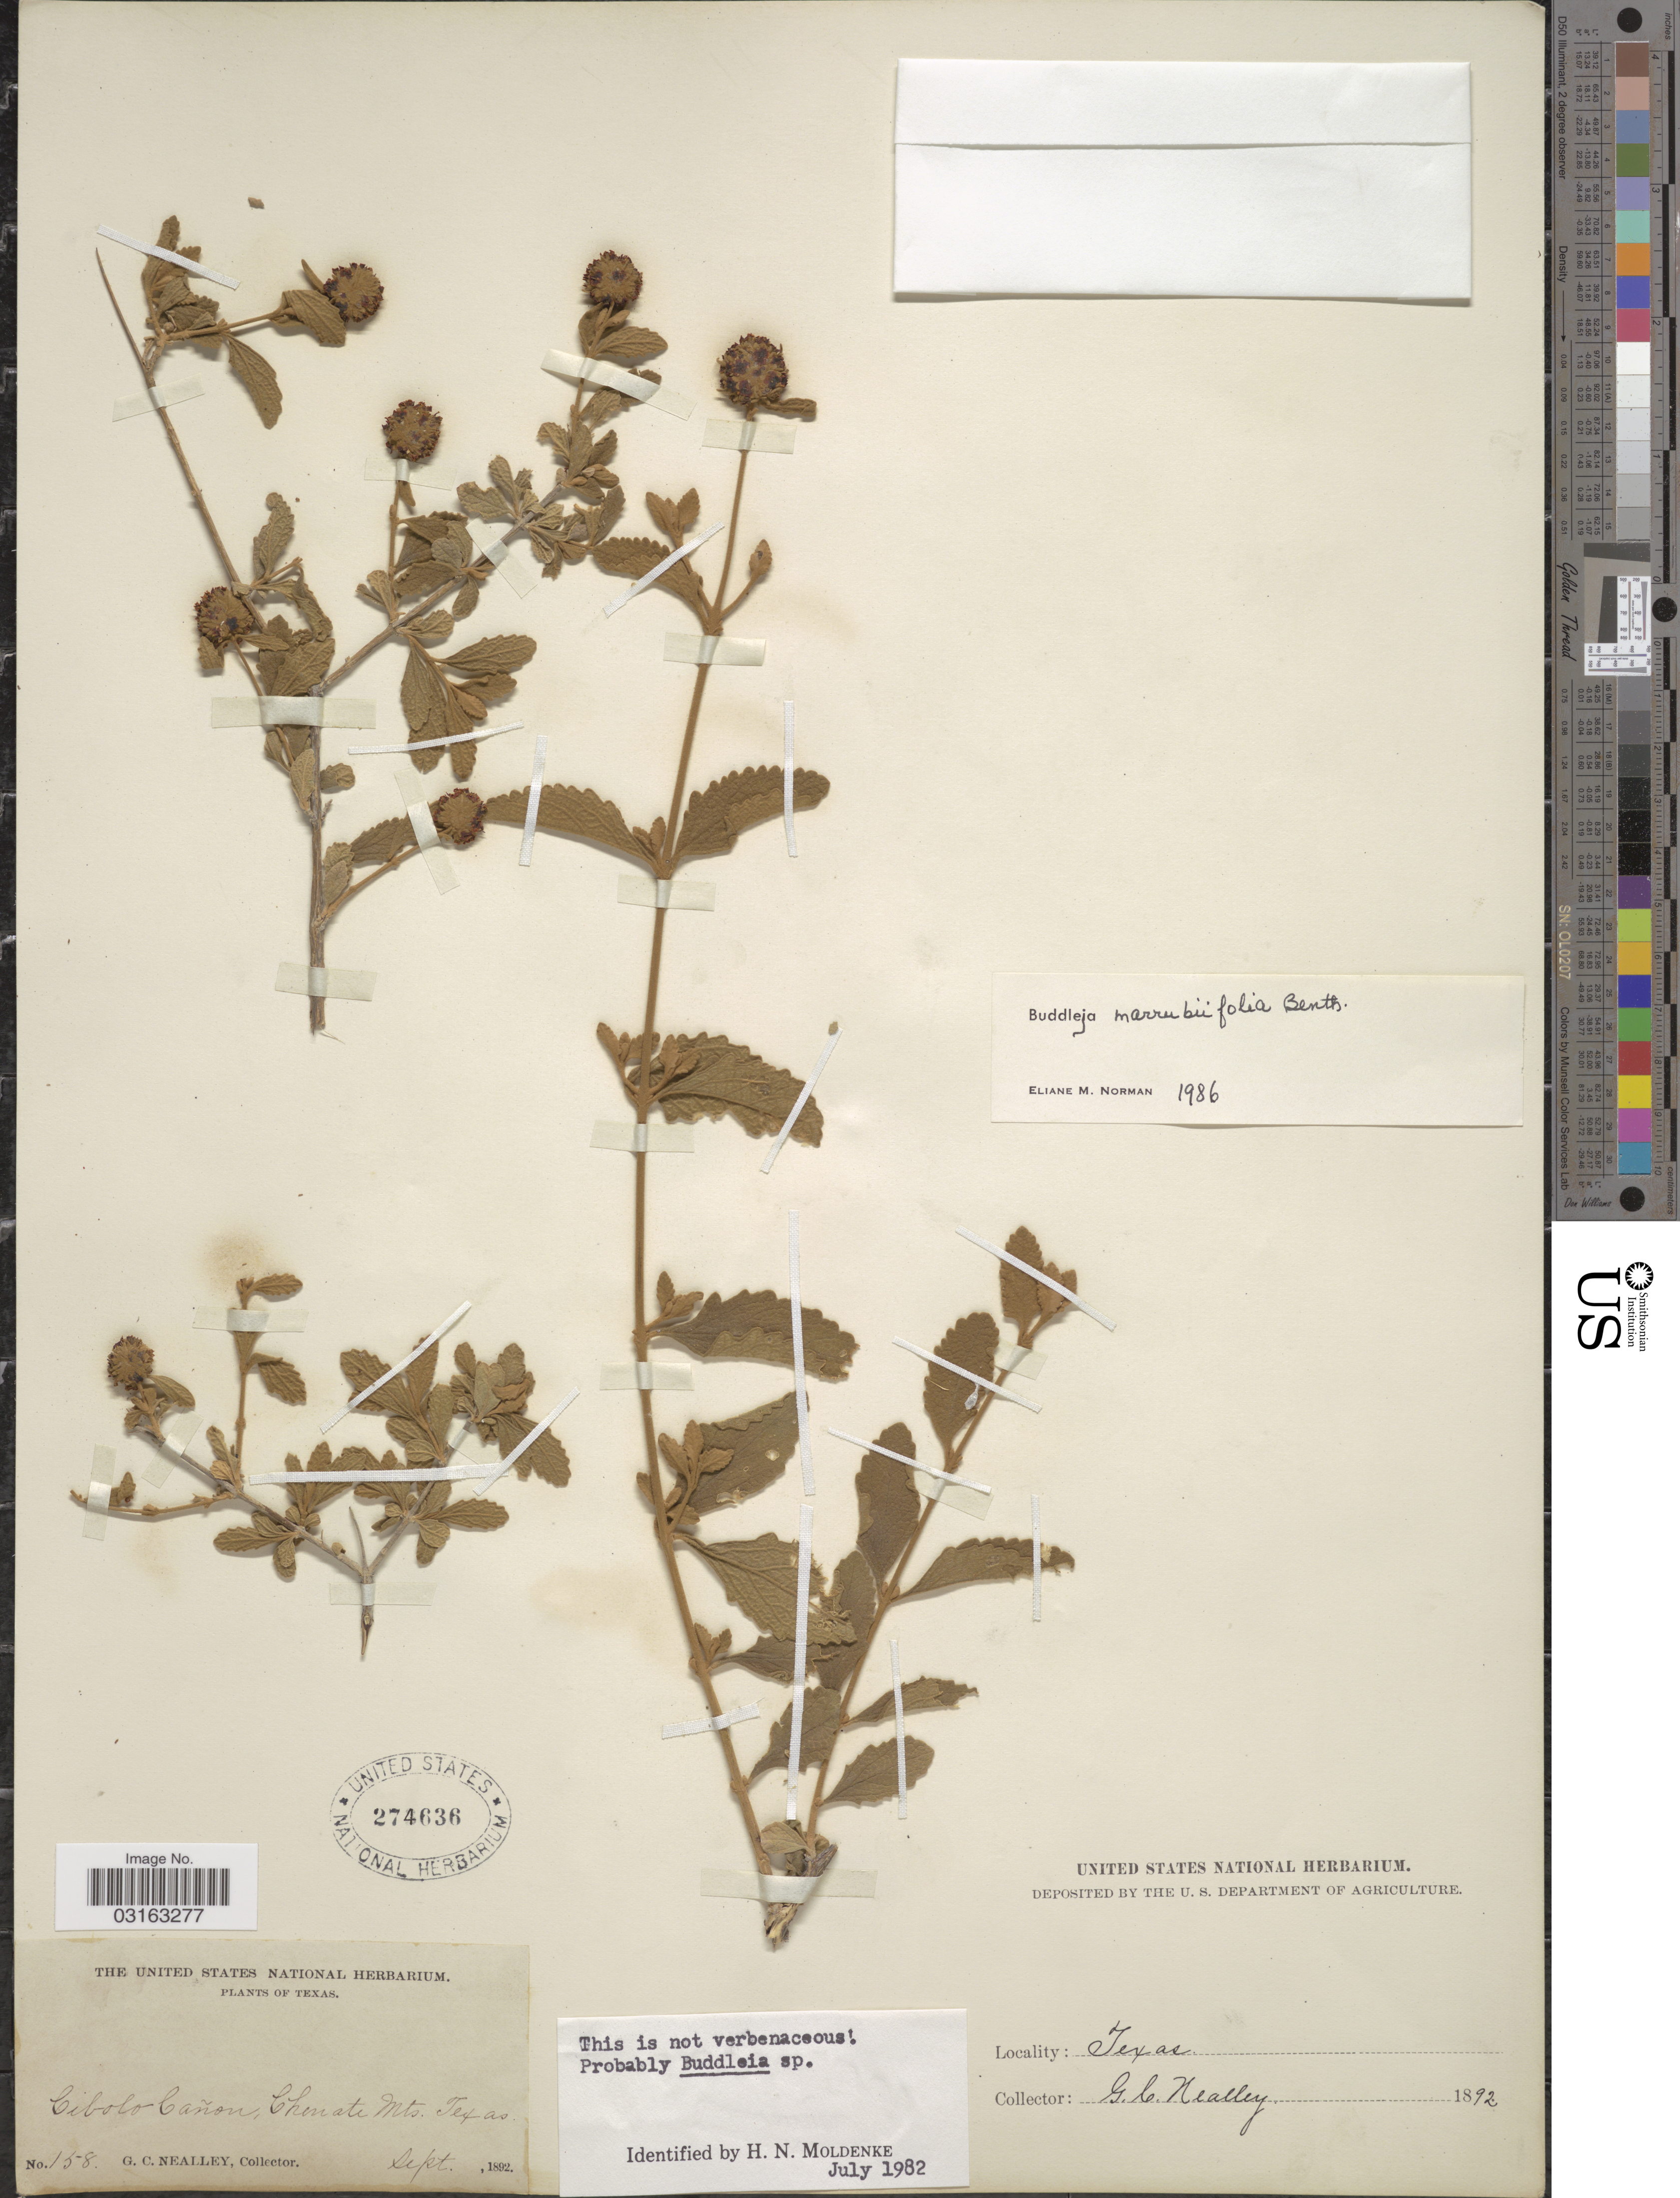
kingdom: Plantae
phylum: Tracheophyta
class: Magnoliopsida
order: Lamiales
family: Scrophulariaceae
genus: Buddleja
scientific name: Buddleja marrubiifolia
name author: Benth.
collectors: G. C. Nealley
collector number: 158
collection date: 1892-09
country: United States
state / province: Texas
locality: Cibolo Cañon, Chinati Mts.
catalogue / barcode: US 274636